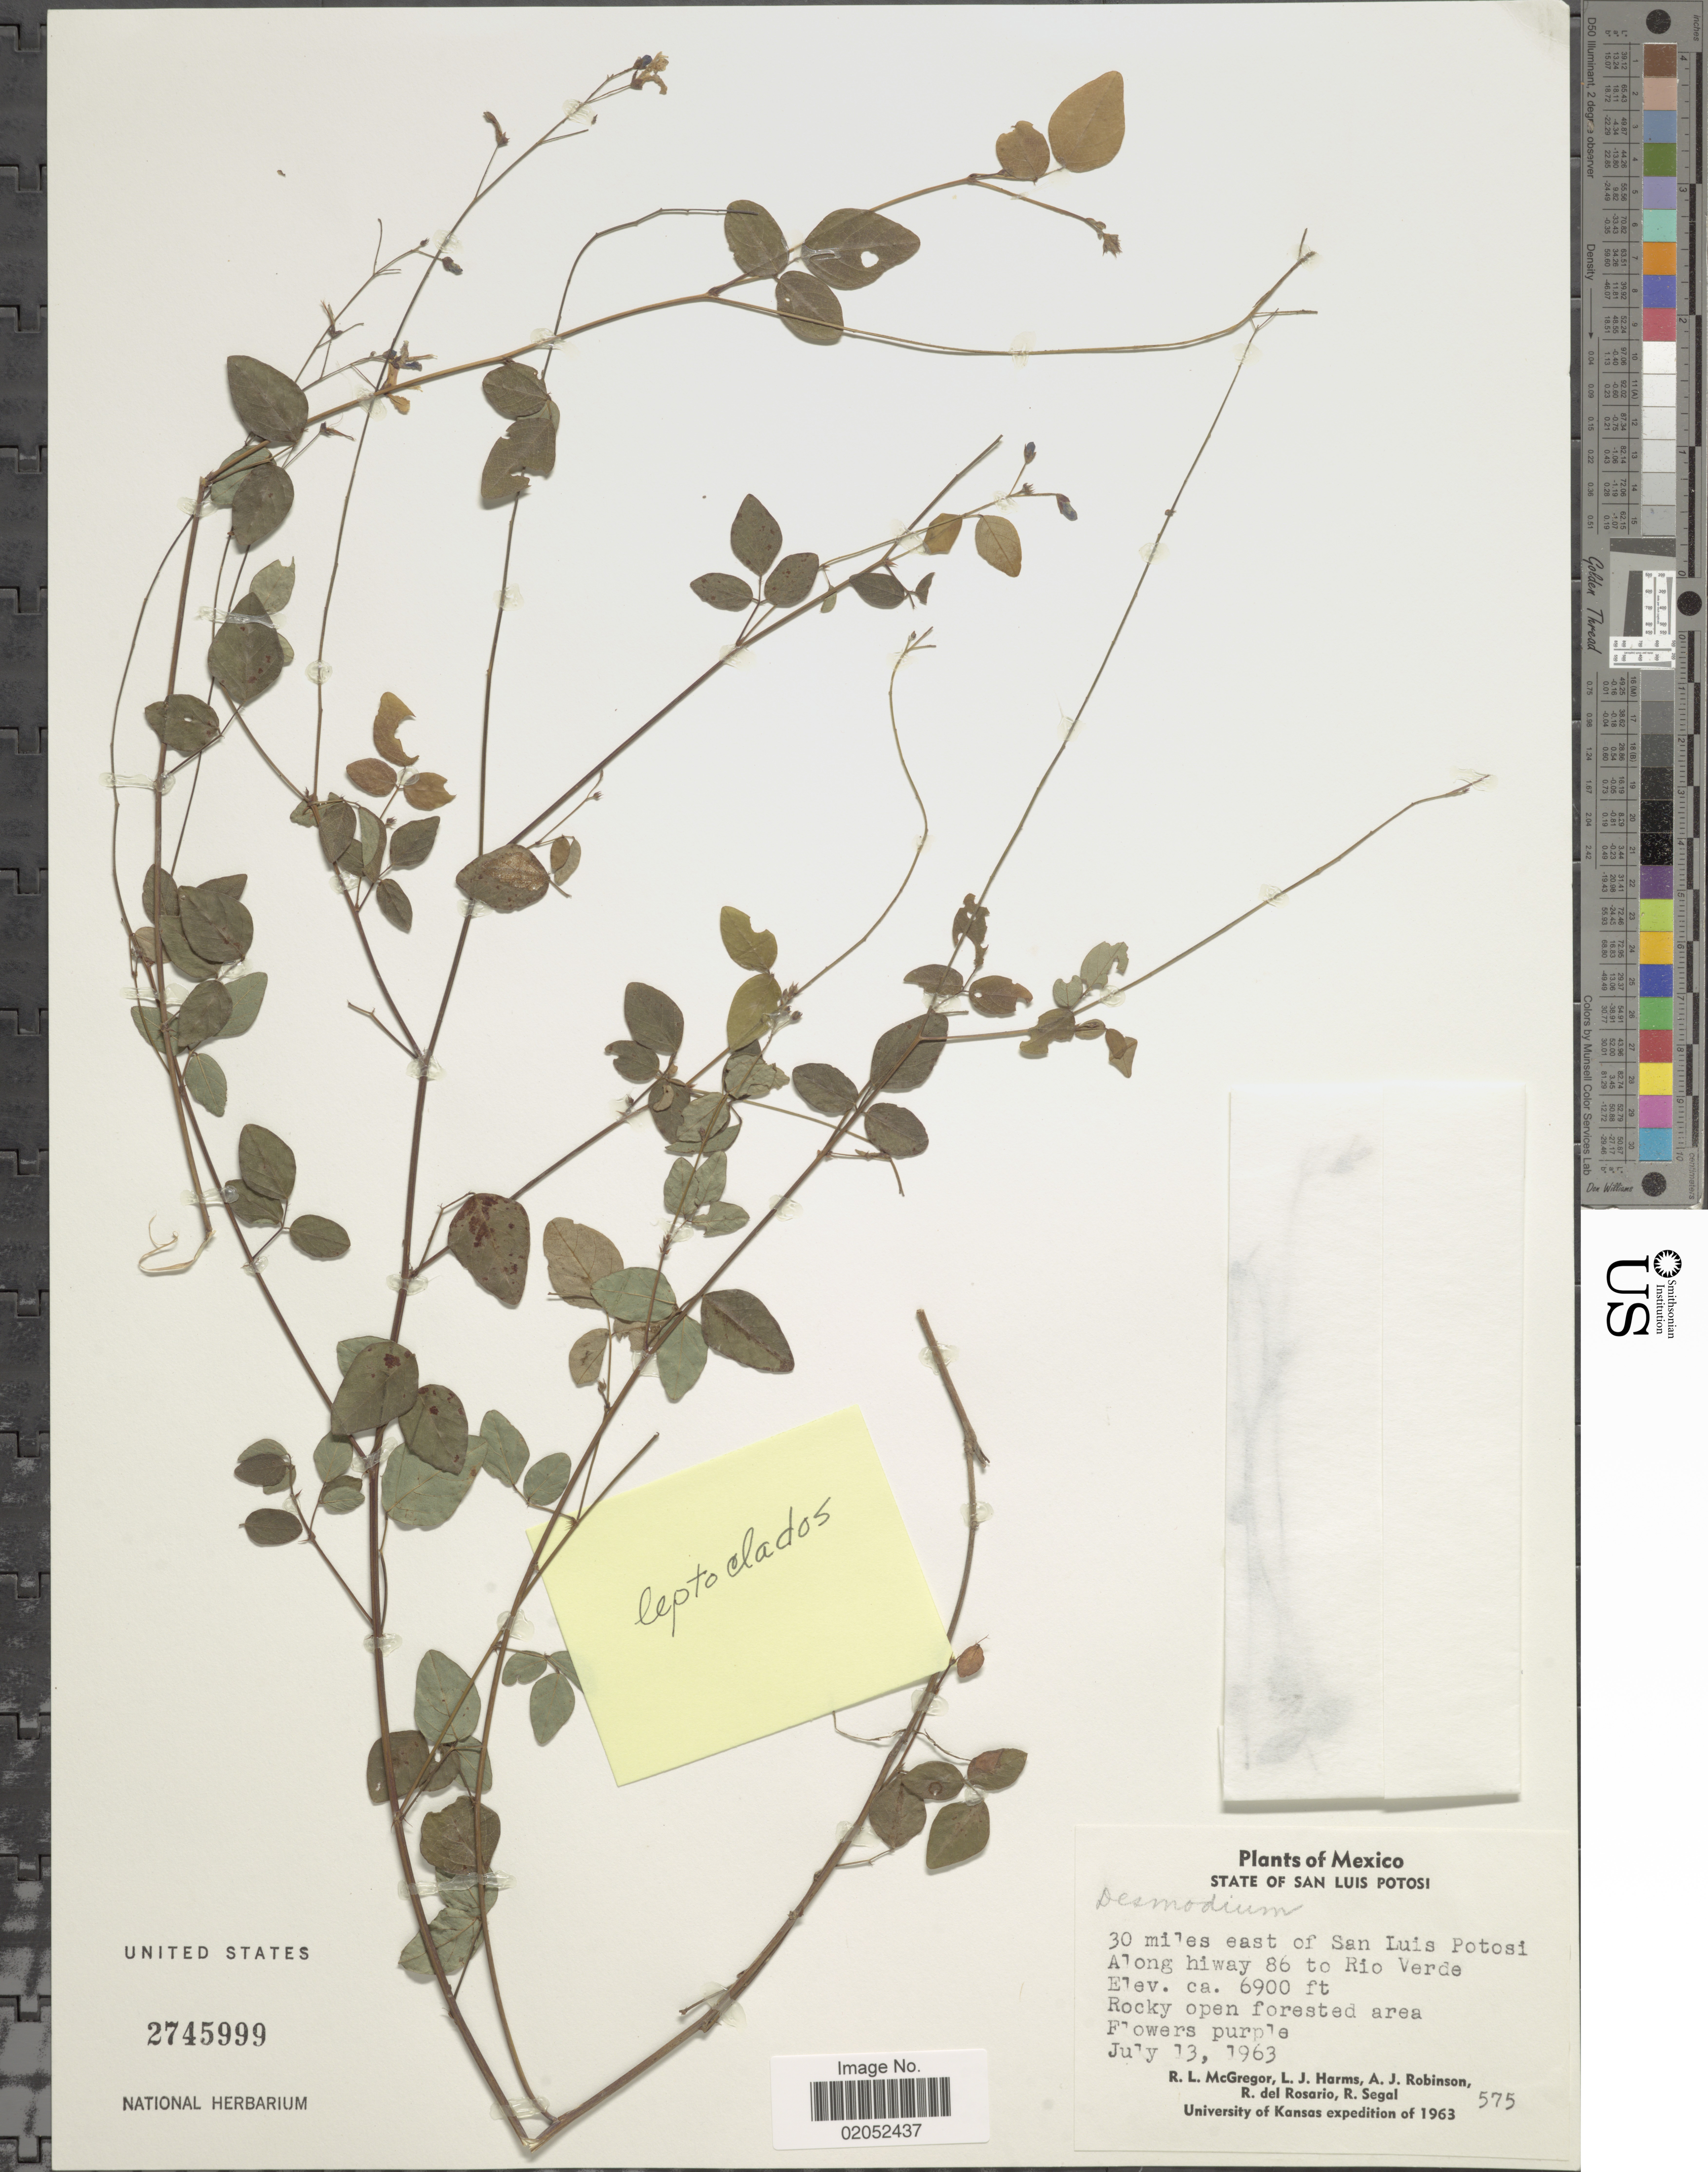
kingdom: Plantae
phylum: Tracheophyta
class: Magnoliopsida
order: Fabales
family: Fabaceae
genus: Desmodium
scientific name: Desmodium leptoclados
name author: Hemsl.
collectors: R. McGregor, L. Harms, A. J. Robinson, R. del Rosario & R. Segal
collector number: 575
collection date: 1963-07-13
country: Mexico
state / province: San Luis Potosí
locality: State of San Luis Potosi, 30 miles east of San Luis Potosi, Along hiway 86 to Rio Verde.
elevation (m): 2103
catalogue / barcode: US 2745999